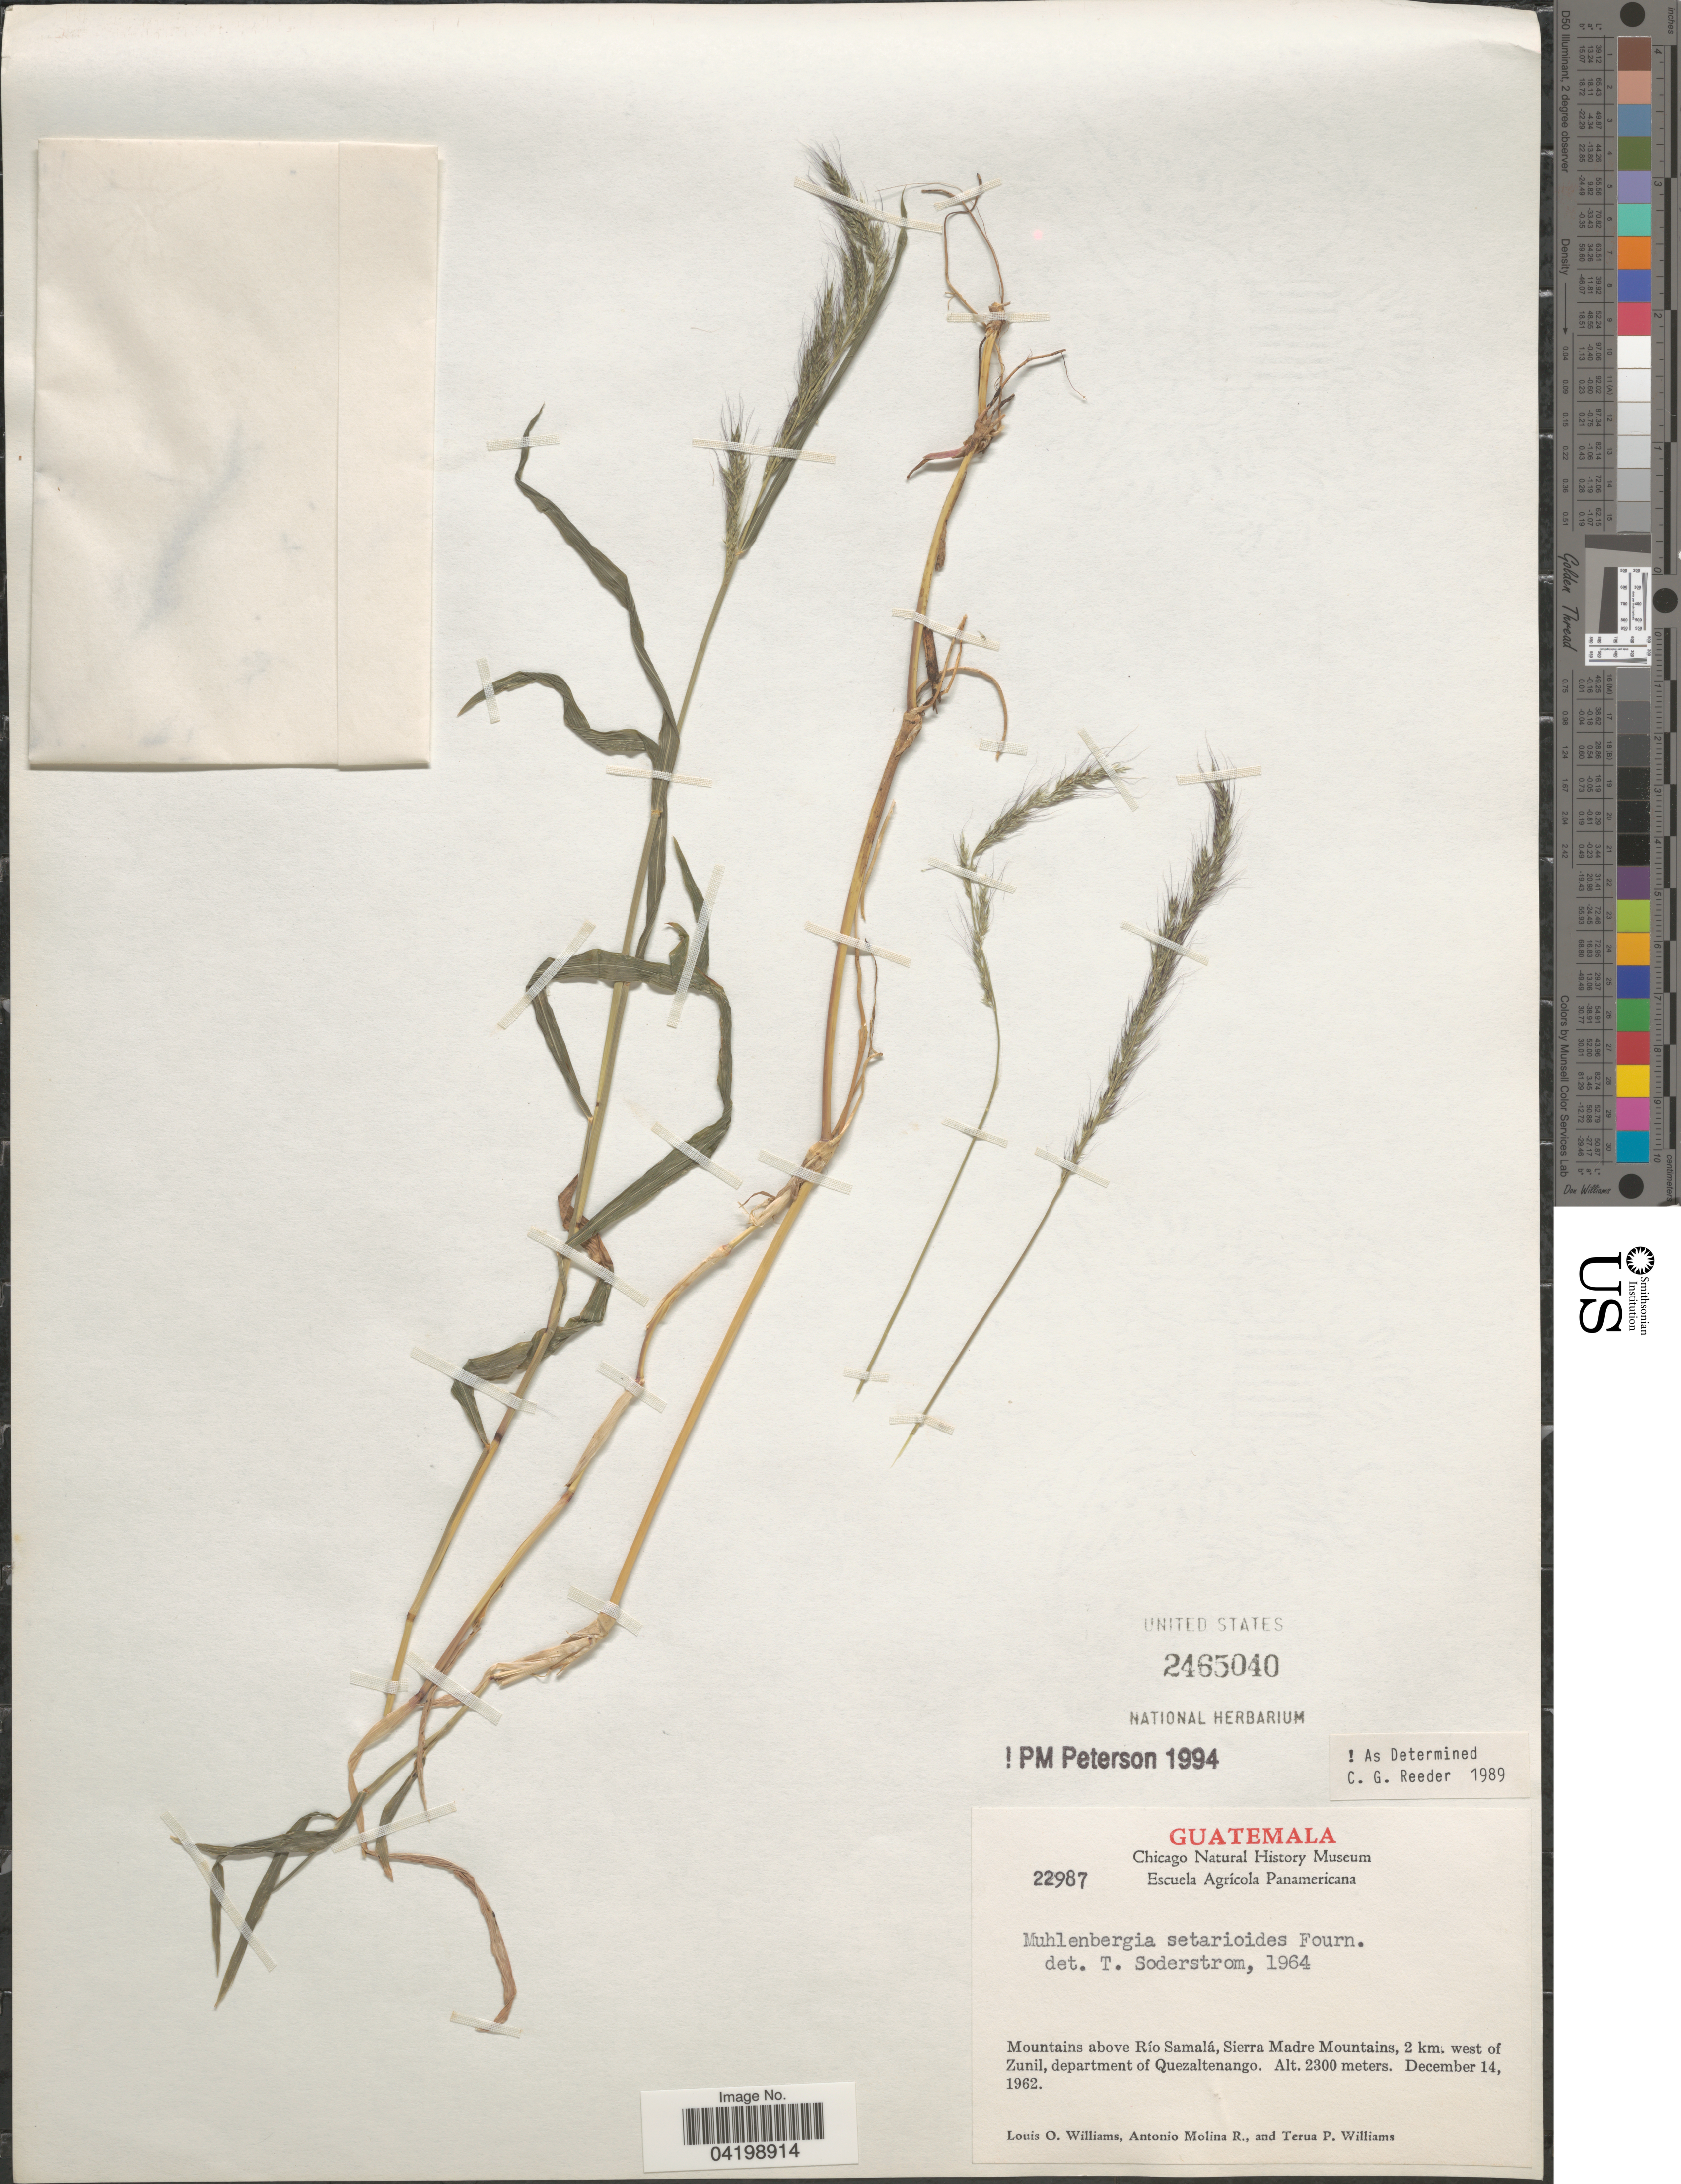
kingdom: Plantae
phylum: Tracheophyta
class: Liliopsida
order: Poales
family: Poaceae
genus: Muhlenbergia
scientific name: Muhlenbergia setarioides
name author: E. Fourn.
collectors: L. O. Williams, A. Molina R. & T. P. Williams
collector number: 22987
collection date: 1962-12-14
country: Guatemala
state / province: Quetzaltenango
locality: Mountains above Río Samalá, Sierra Madre Mountains, 2 km. west of Zunil, department of Quezaltenango.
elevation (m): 2300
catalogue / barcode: US 2465040